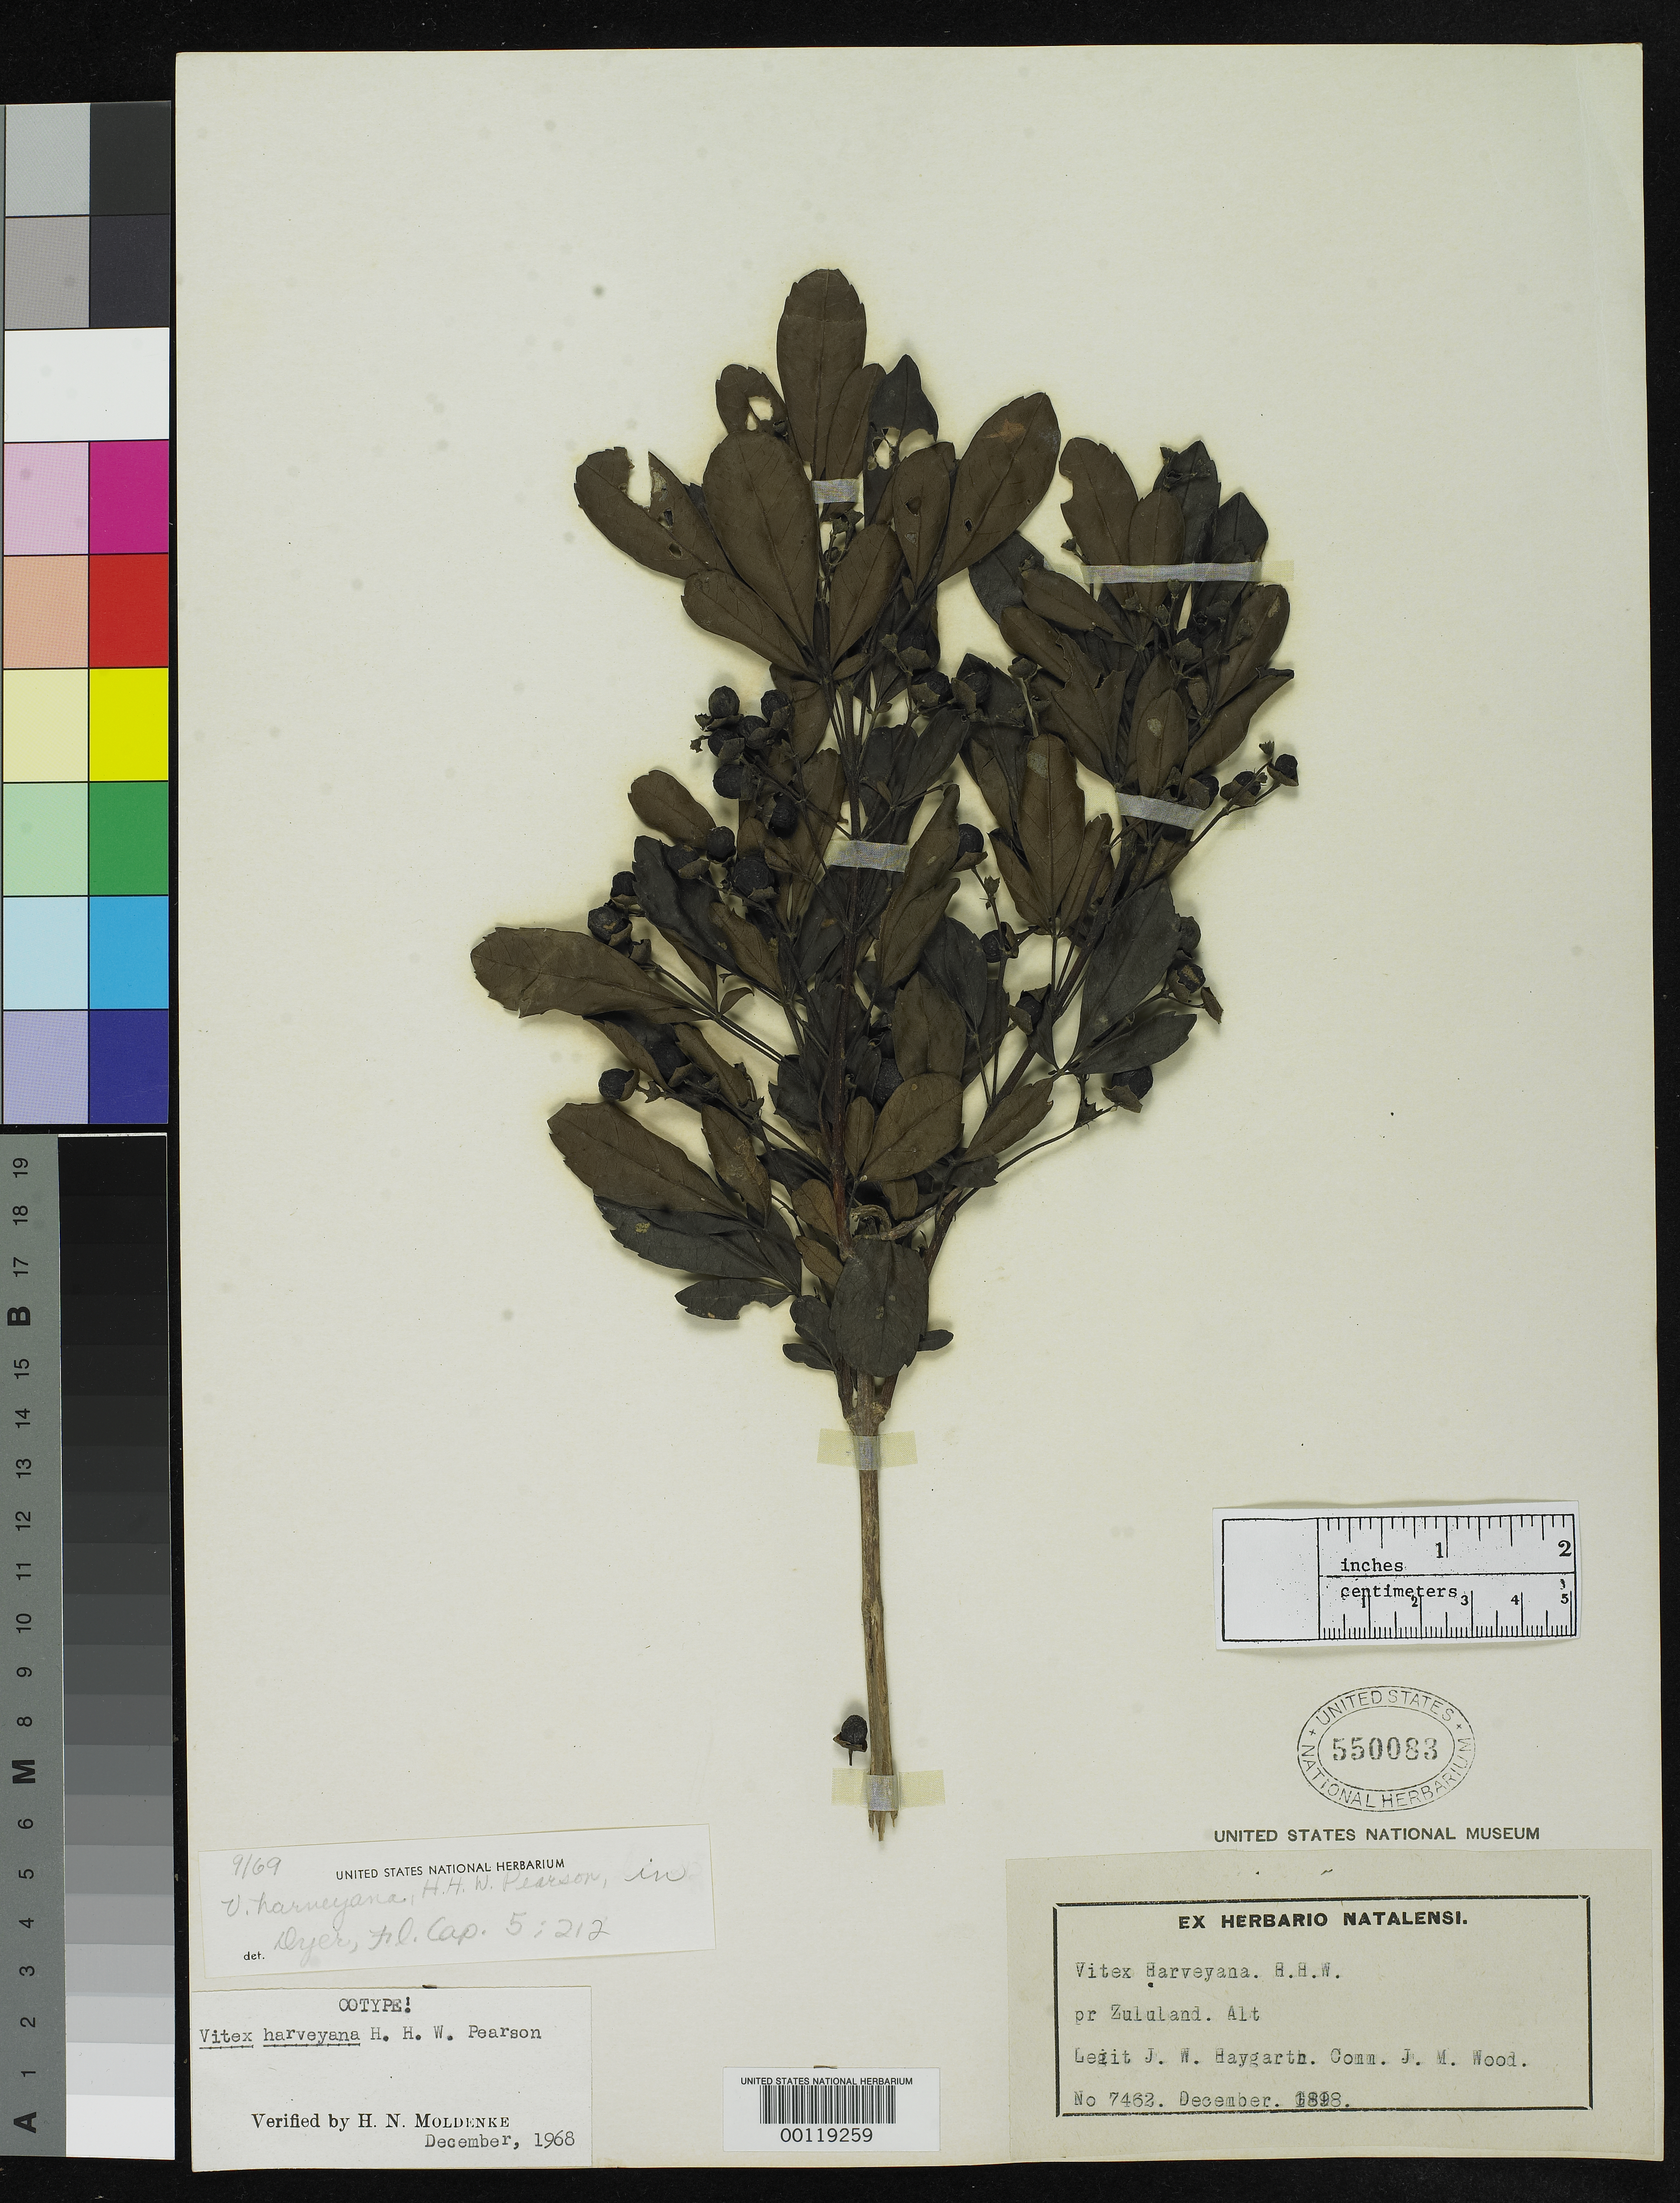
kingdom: Plantae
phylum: Tracheophyta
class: Magnoliopsida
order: Lamiales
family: Lamiaceae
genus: Vitex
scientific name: Vitex harveyana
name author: H. Pearson in Dyer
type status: Syntype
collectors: J. Haygarth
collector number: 7462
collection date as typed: Dec 1898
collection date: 1898-12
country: South Africa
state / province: KwaZulu-Natal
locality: Zululand.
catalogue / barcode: US 550083